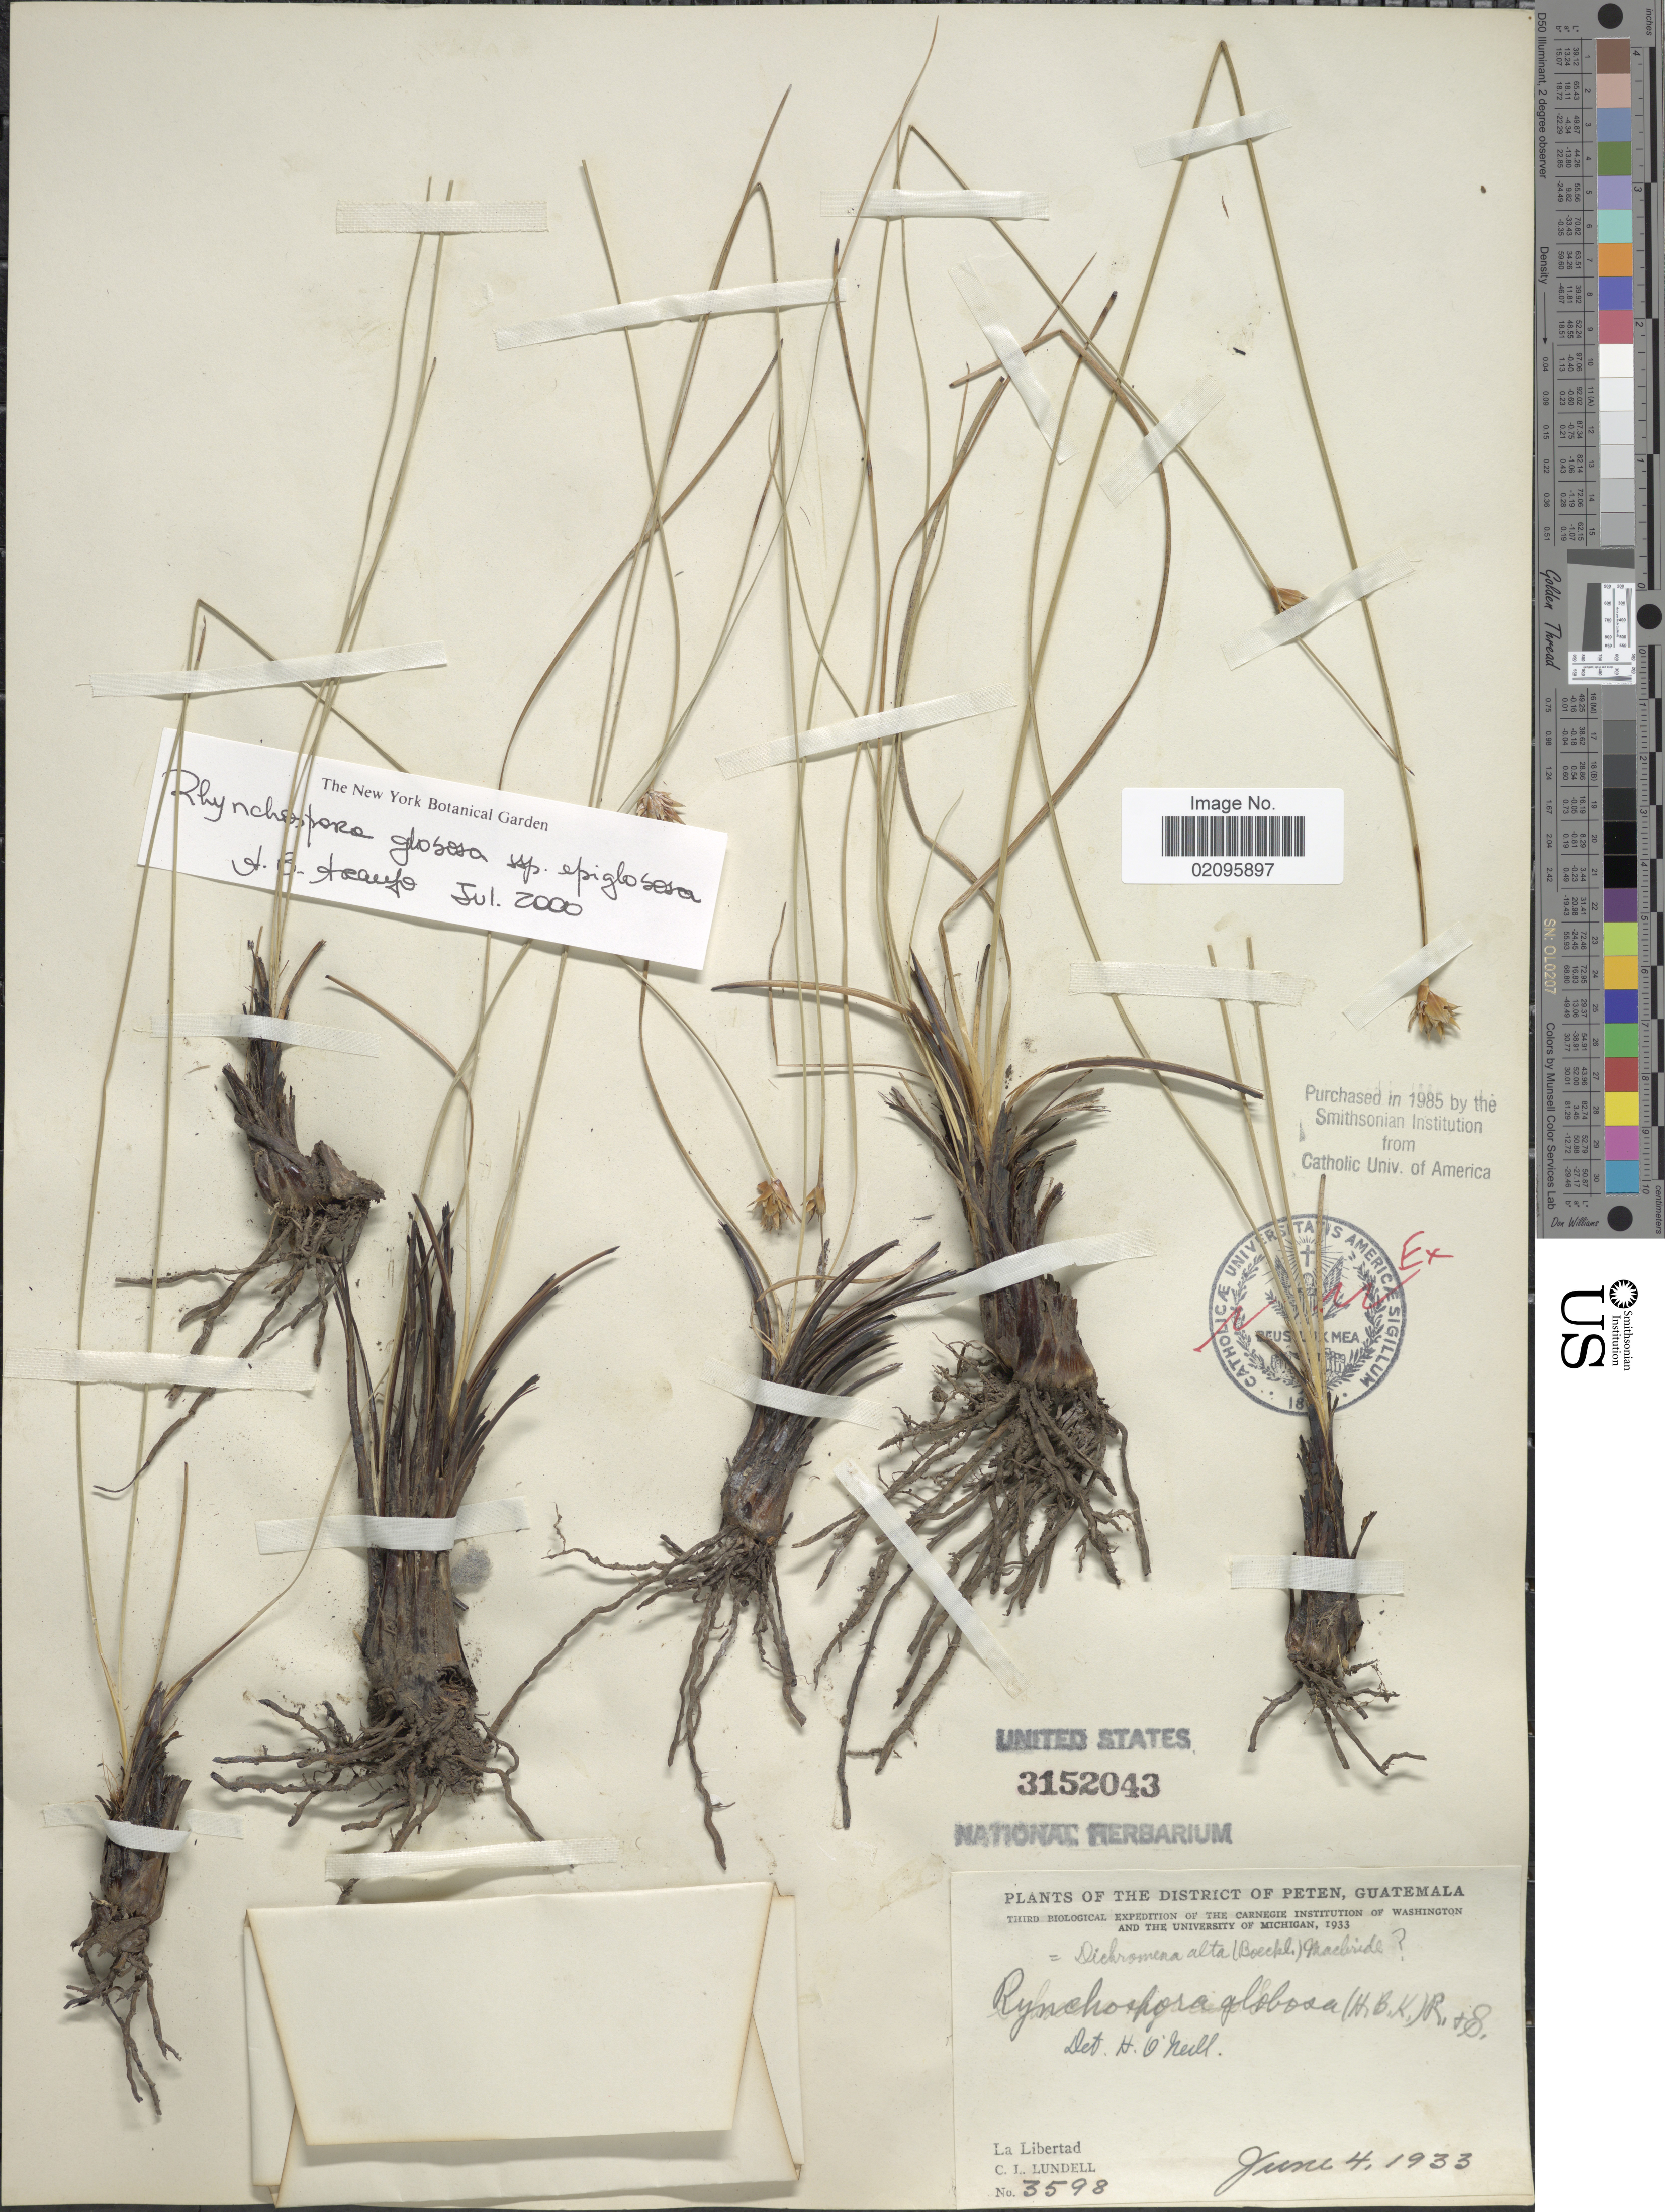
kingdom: Plantae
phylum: Tracheophyta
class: Liliopsida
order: Poales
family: Cyperaceae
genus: Rhynchospora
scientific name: Rhynchospora globosa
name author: (Kunth) Roem. & Schult.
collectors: C. L. Lundell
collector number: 3598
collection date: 1933-06-04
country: Guatemala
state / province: El Petén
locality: The District of Peten, La Libertad.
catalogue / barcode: US 3152043